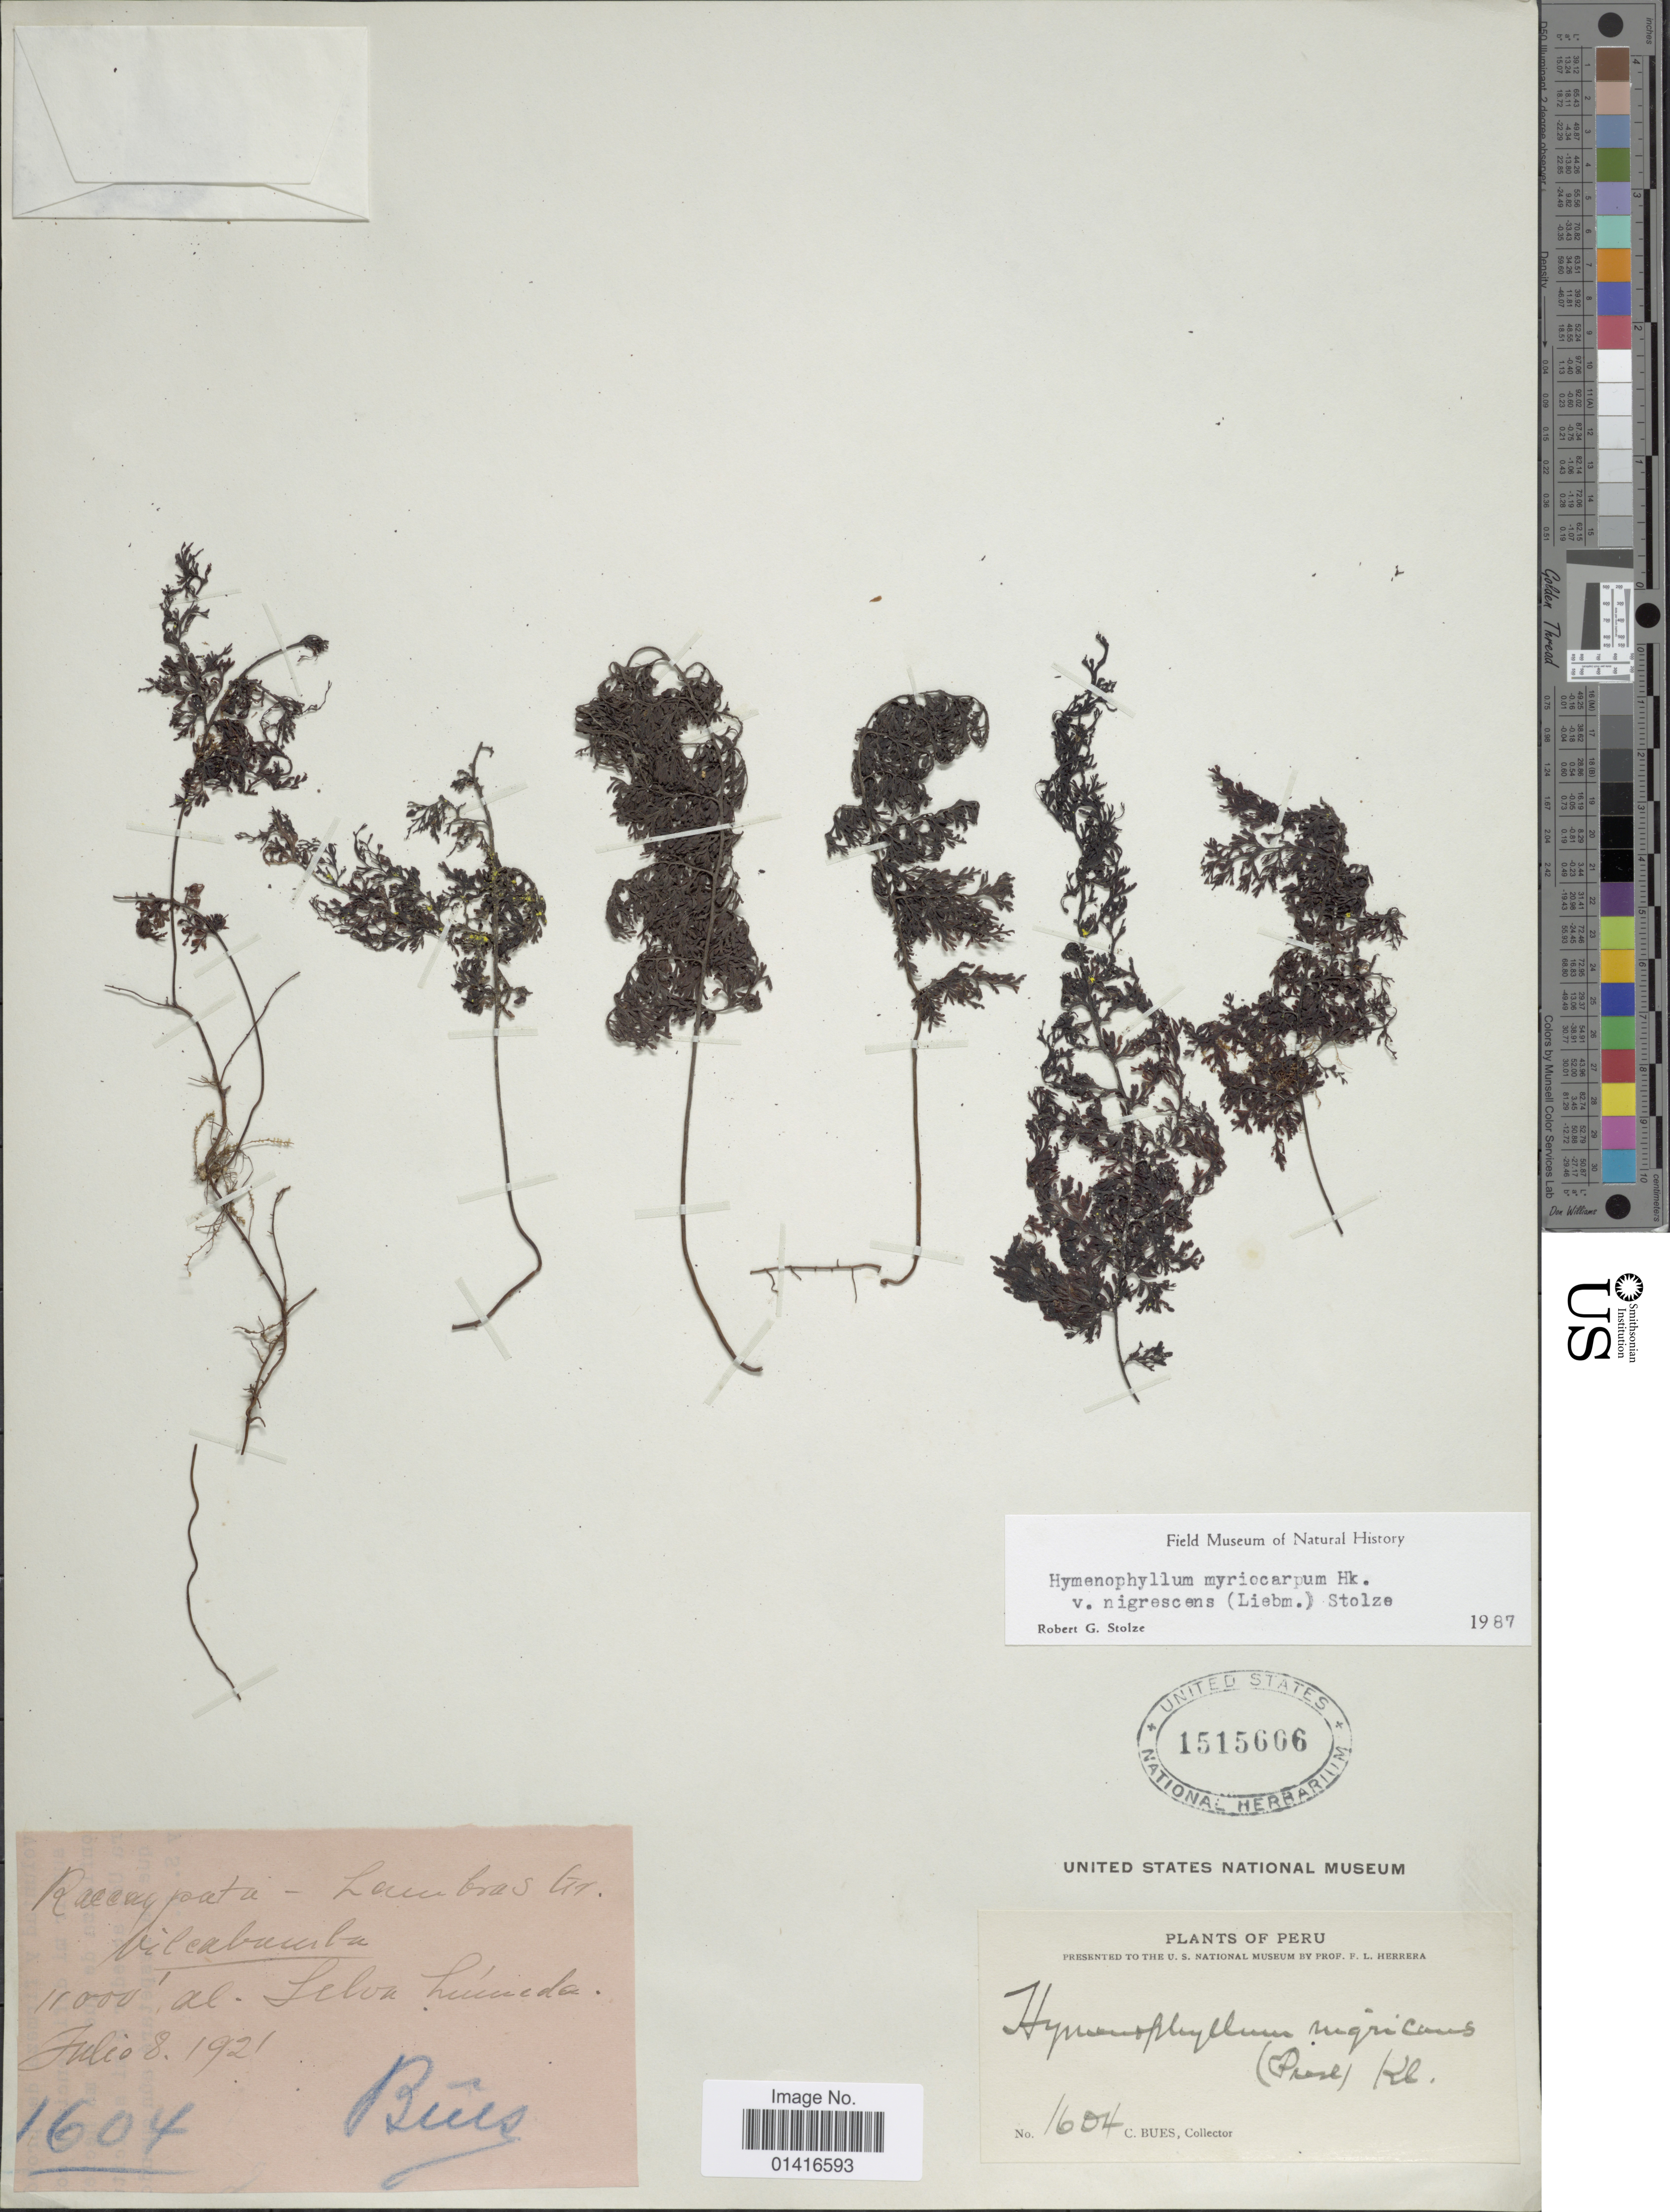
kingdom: Plantae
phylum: Tracheophyta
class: Polypodiopsida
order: Hymenophyllales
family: Hymenophyllaceae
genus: Hymenophyllum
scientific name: Hymenophyllum myriocarpum var. myriocarpum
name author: Hook.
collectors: C. Bues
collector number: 1604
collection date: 1921-07-08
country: Peru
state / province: Ayacucho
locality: Raccaypata - Lambras Gr. Vilcabamba, Selva humeda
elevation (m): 3353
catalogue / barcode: US 1515666